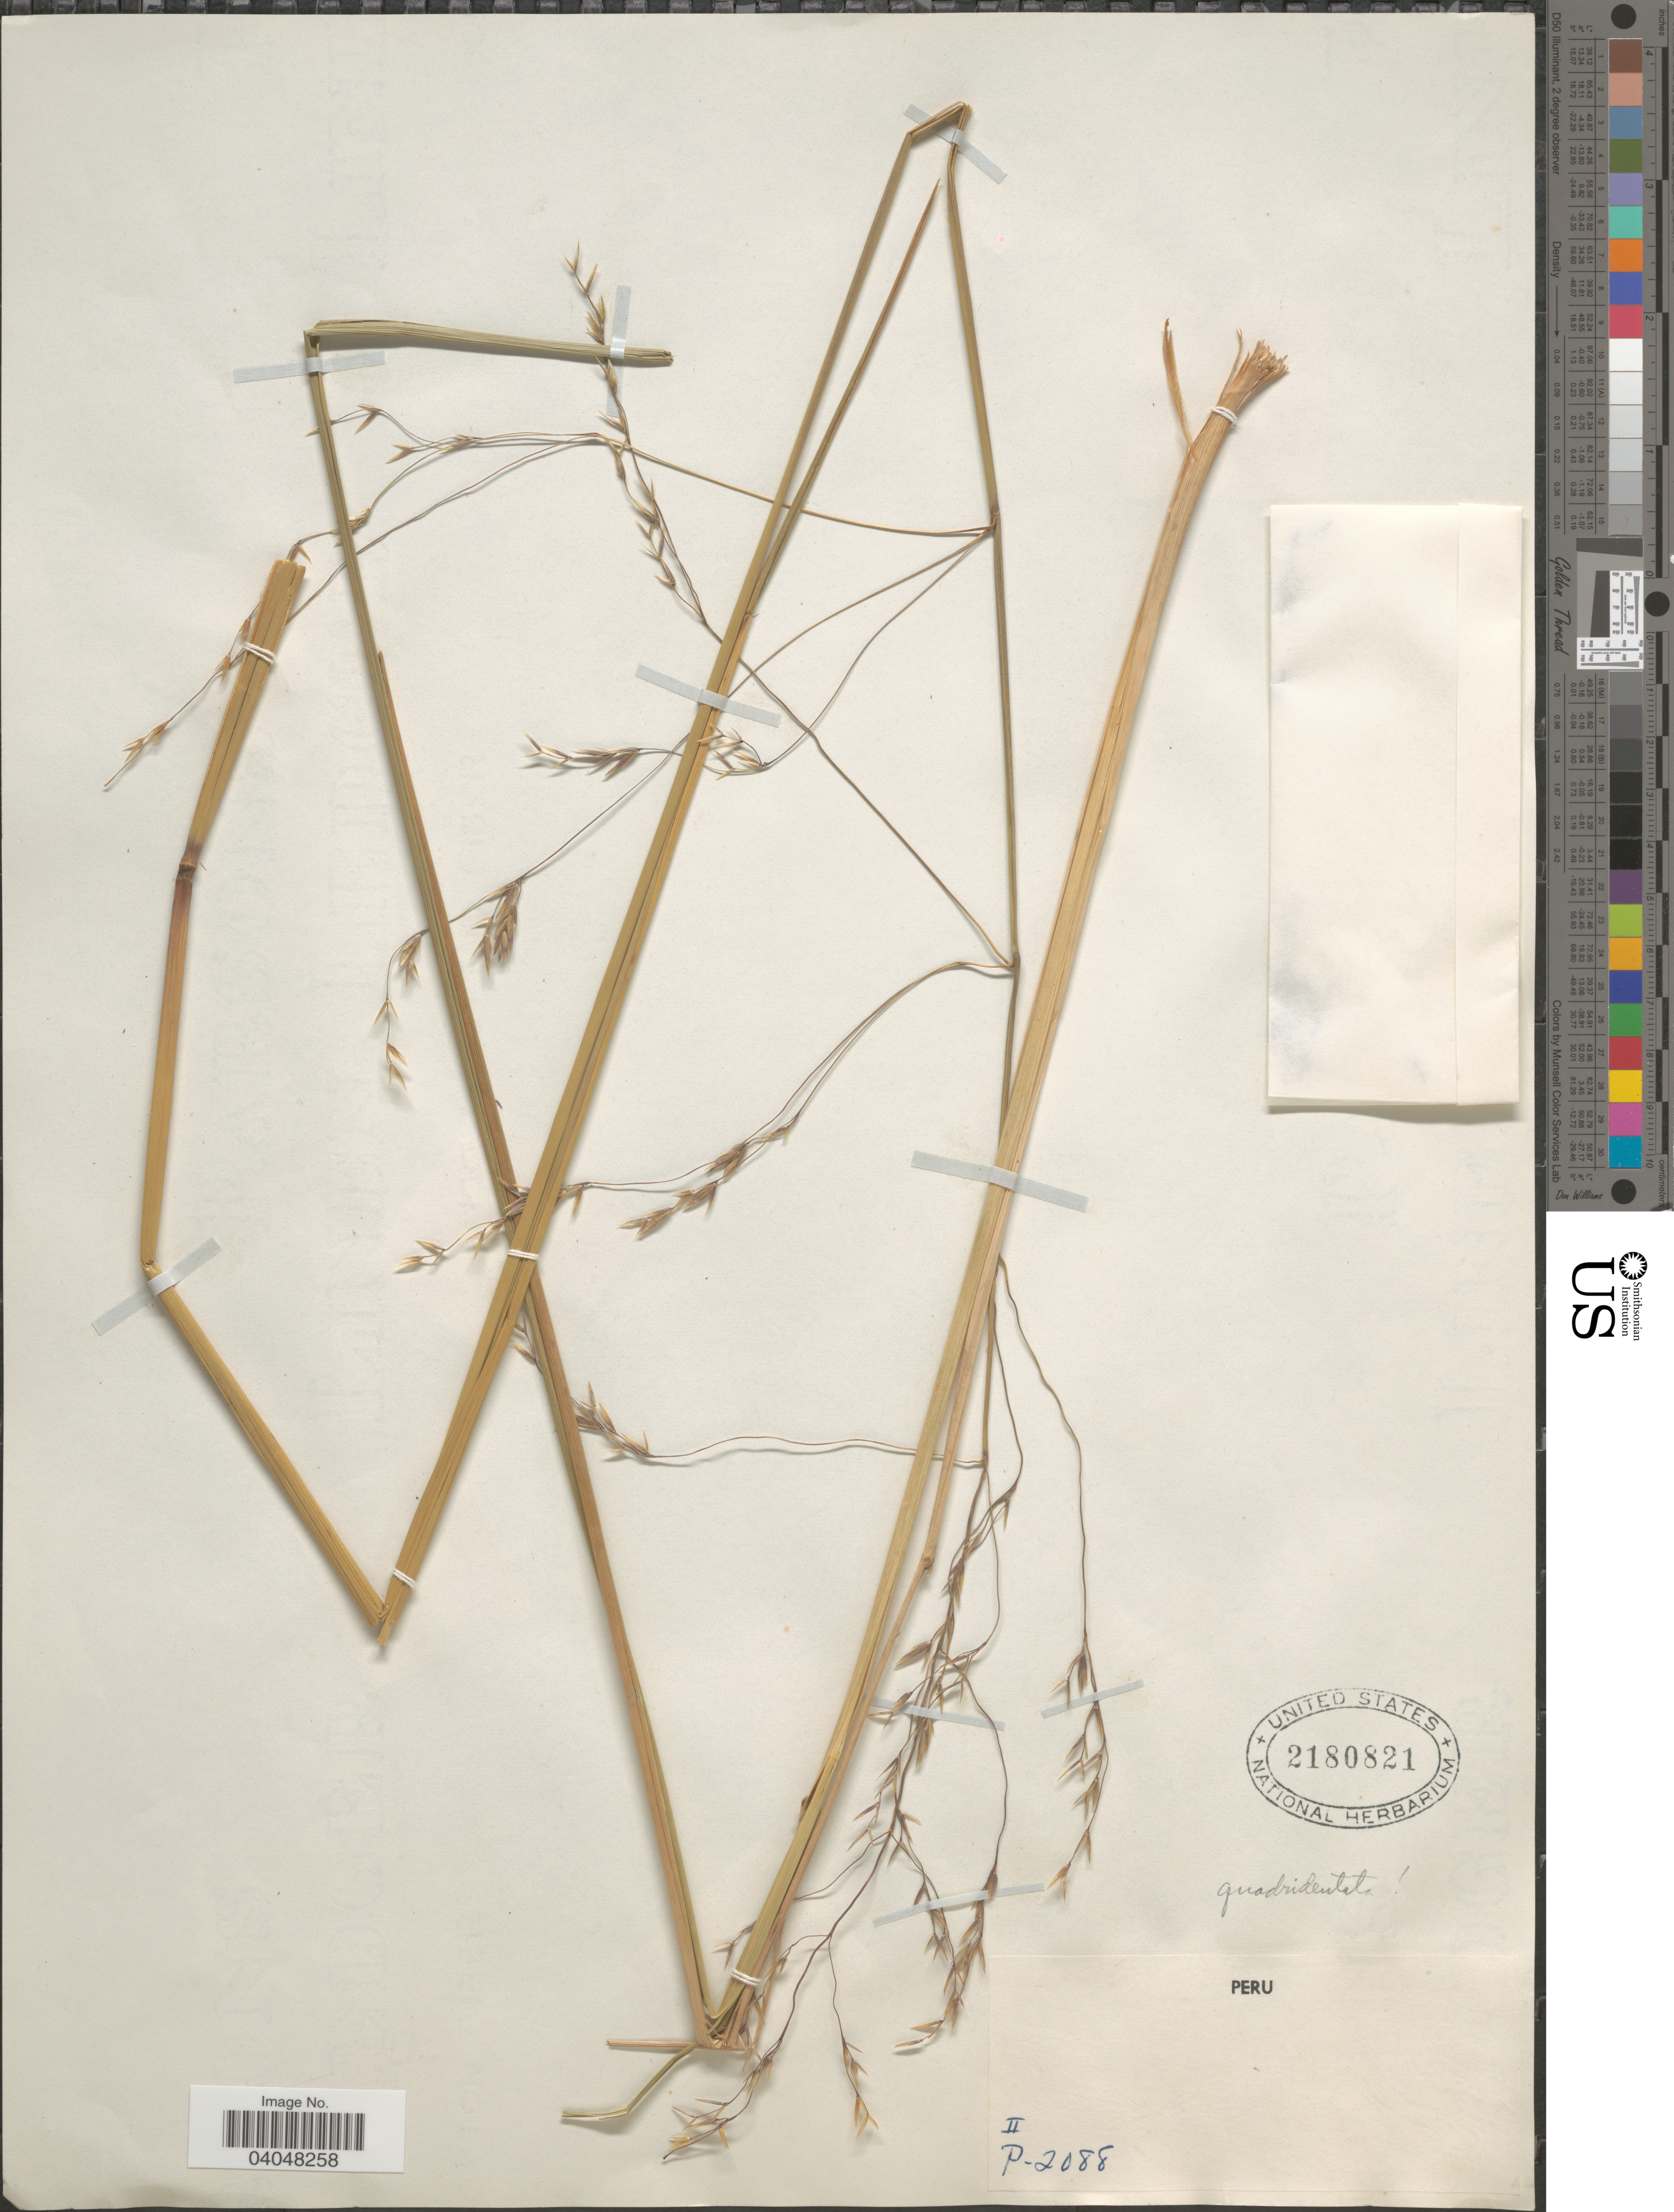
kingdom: Plantae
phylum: Tracheophyta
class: Liliopsida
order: Poales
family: Poaceae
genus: Festuca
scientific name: Festuca quadridentata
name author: Kunth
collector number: P-2088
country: Peru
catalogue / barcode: US 2180821